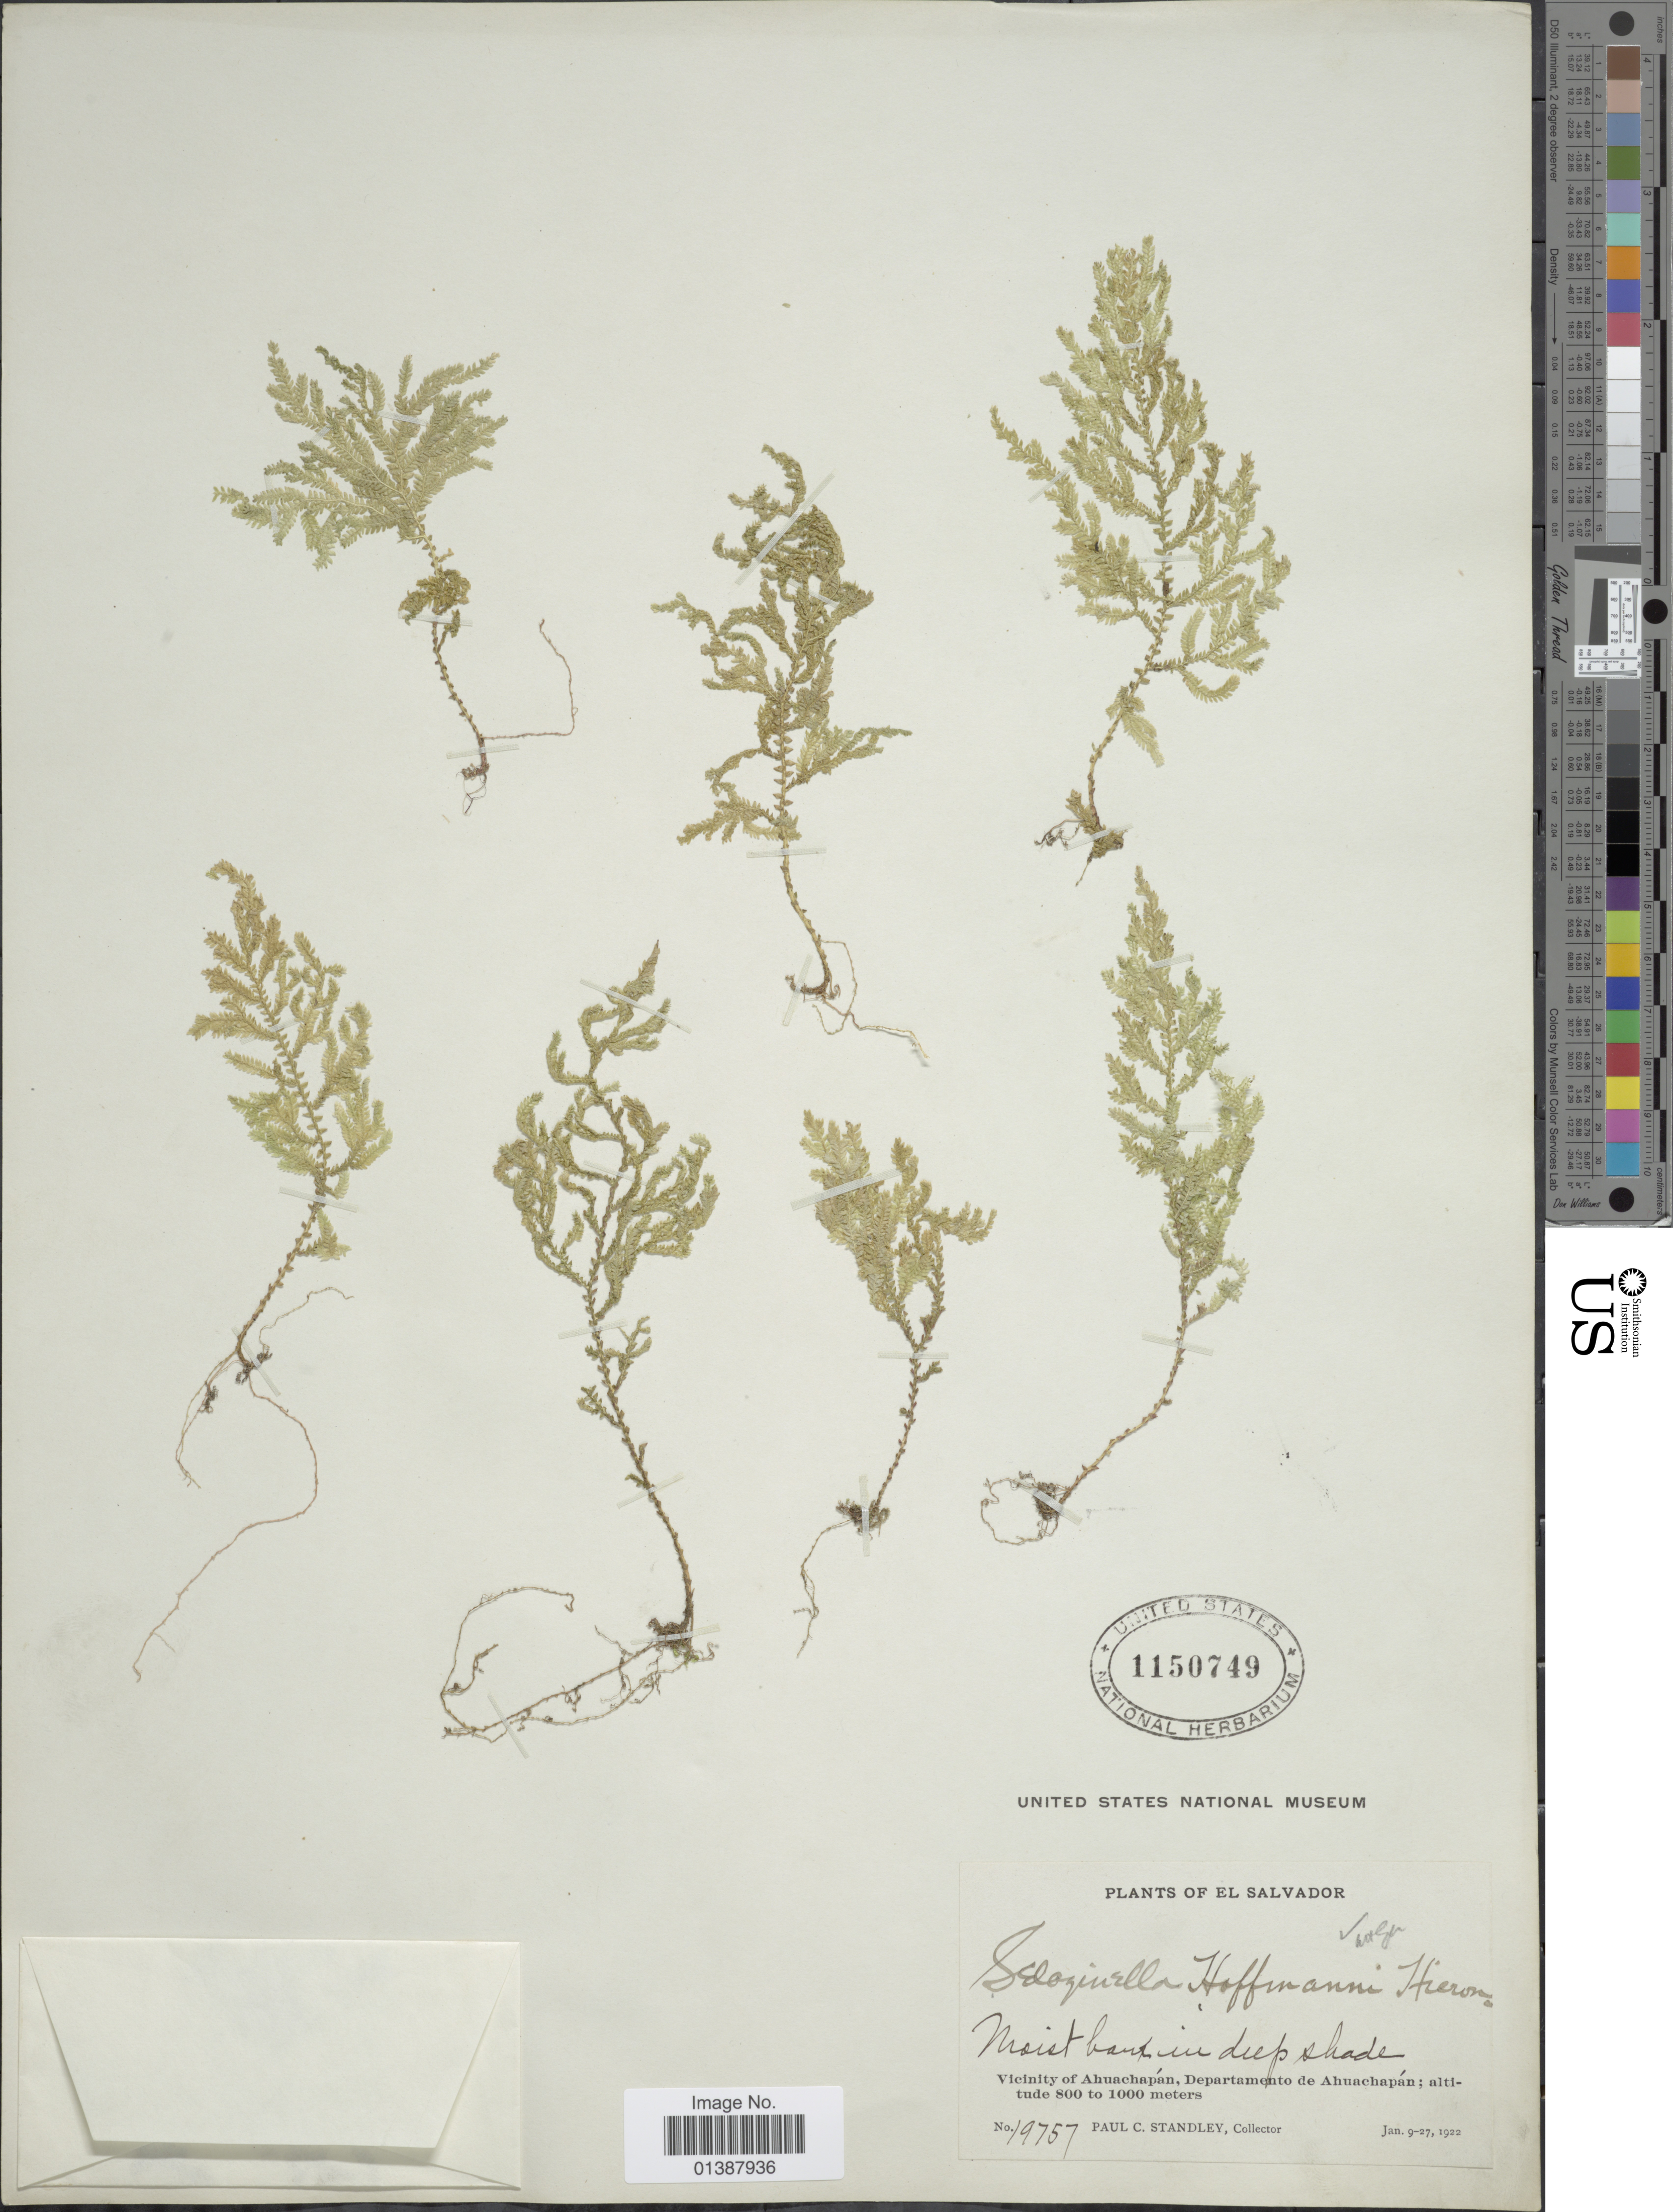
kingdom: Plantae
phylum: Tracheophyta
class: Lycopodiopsida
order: Selaginellales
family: Selaginellaceae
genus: Selaginella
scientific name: Selaginella hoffmannii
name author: Hieron.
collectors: P. C. Standley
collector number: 19757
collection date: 1922-01-09/1922-01-27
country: El Salvador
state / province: Ahuachapan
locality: Vicinity of Ahuachapan, Departmento de Ahuachapán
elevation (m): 800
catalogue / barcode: US 1150749